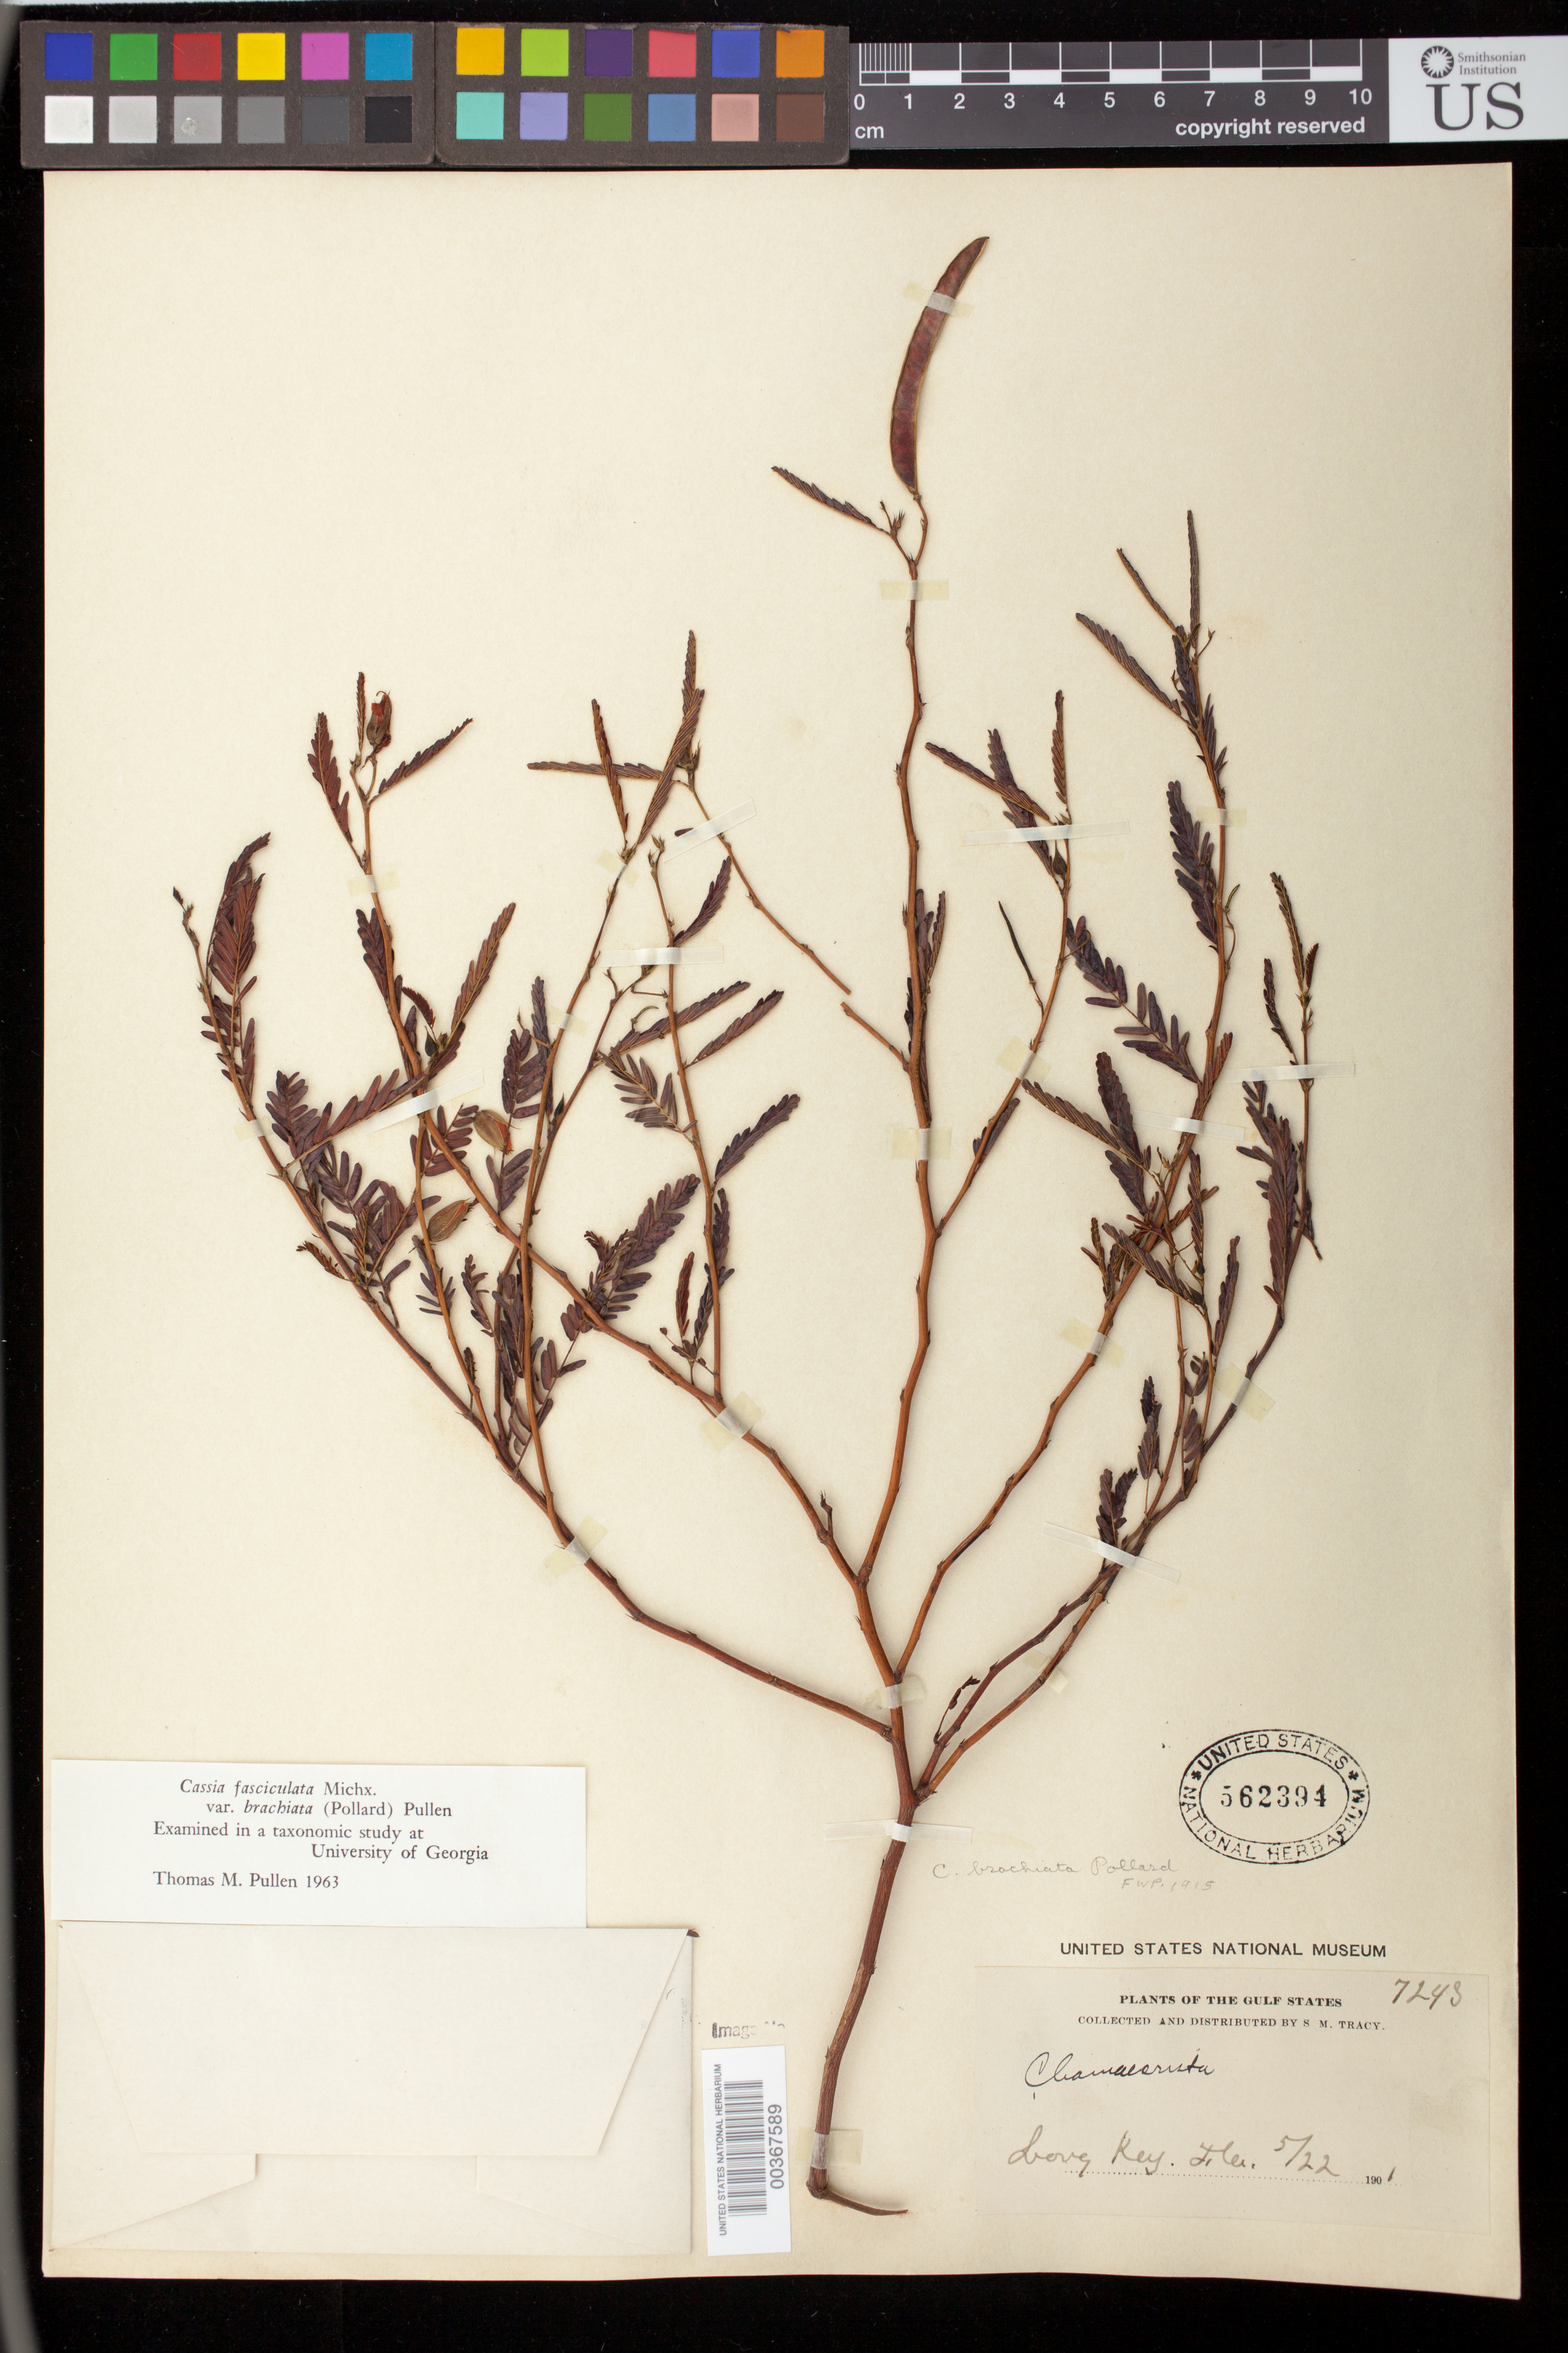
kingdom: Plantae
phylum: Tracheophyta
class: Magnoliopsida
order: Fabales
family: Fabaceae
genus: Chamaecrista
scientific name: Chamaecrista fasciculata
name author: (Michx.) Greene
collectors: S. M. Tracy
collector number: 7243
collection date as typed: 22 May 1901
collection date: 1901-05-22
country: United States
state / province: Florida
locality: Long key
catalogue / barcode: US 562394